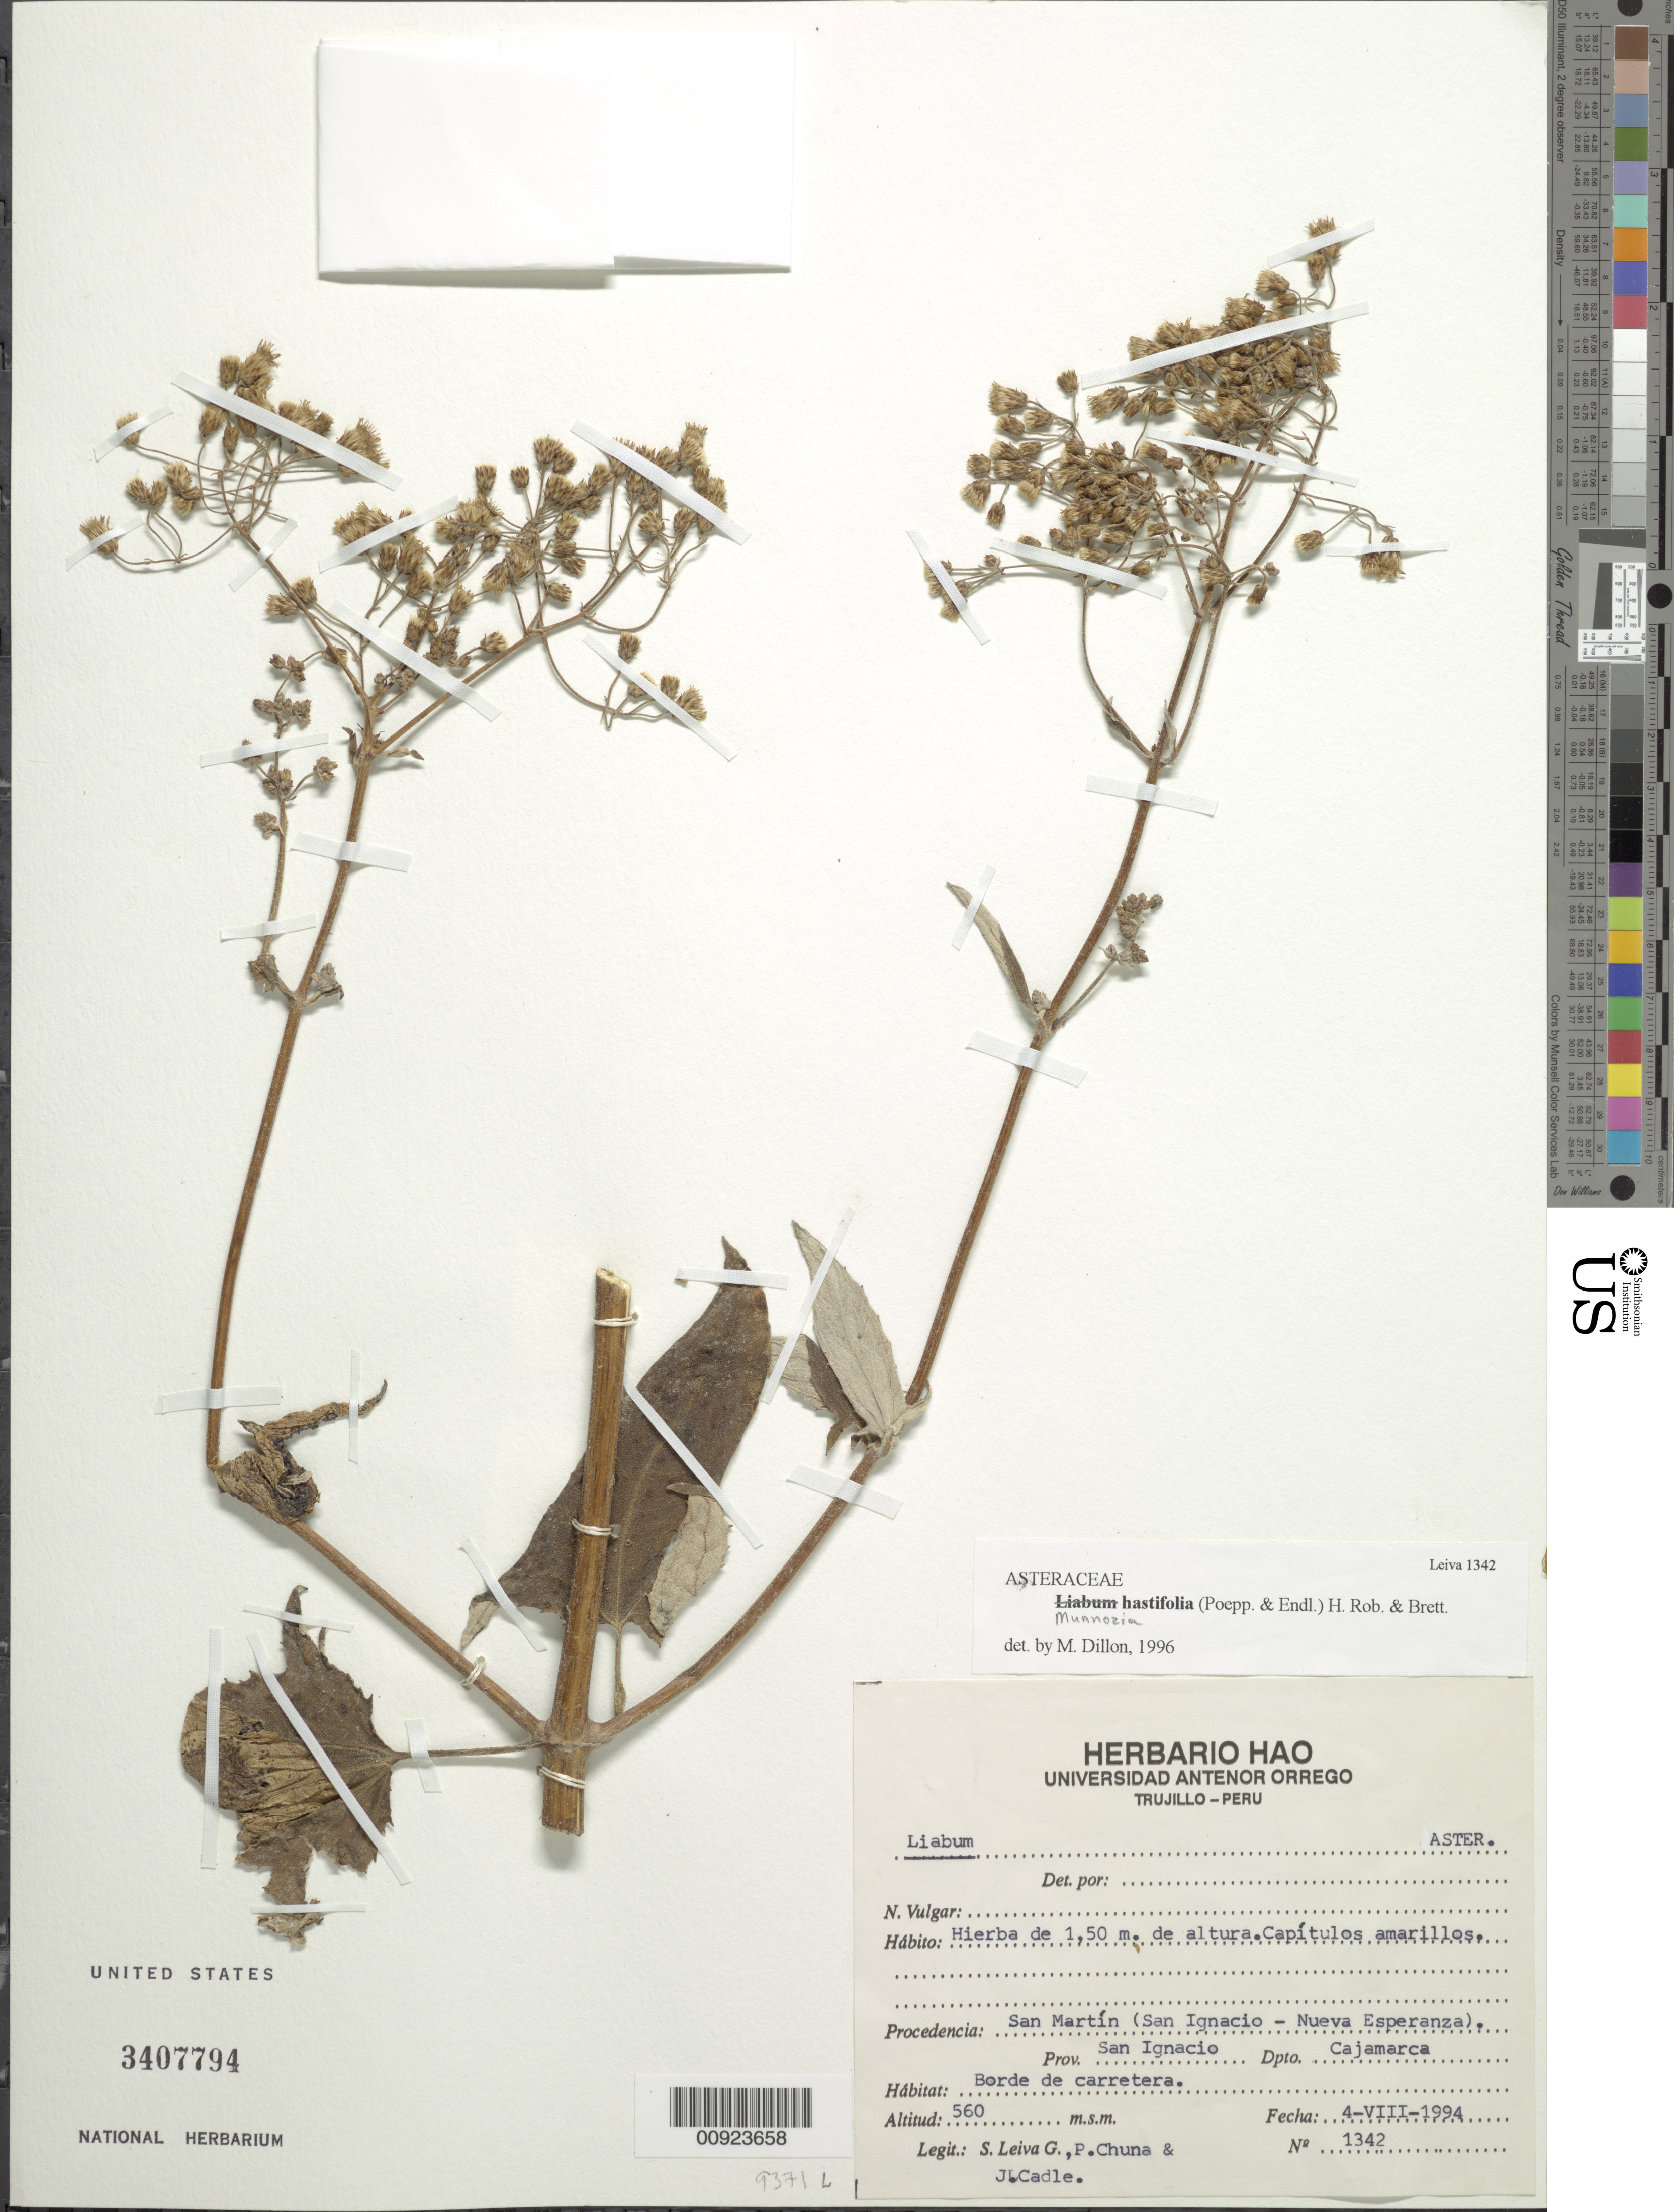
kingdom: Plantae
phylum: Tracheophyta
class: Magnoliopsida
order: Asterales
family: Asteraceae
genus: Munnozia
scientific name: Munnozia hastifolia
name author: (Poepp.) H. Rob. & Brettell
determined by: Dillon, M. O.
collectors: S. Leiva G., P. Chuna & J. Cadle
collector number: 1342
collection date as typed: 4 August 1994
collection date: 1994-08-04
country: Peru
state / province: Cajamarca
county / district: San Ignacio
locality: San Martín (San Ignacio-Nueva Esperanza)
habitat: Borde de carretera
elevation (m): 560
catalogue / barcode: US 3407794